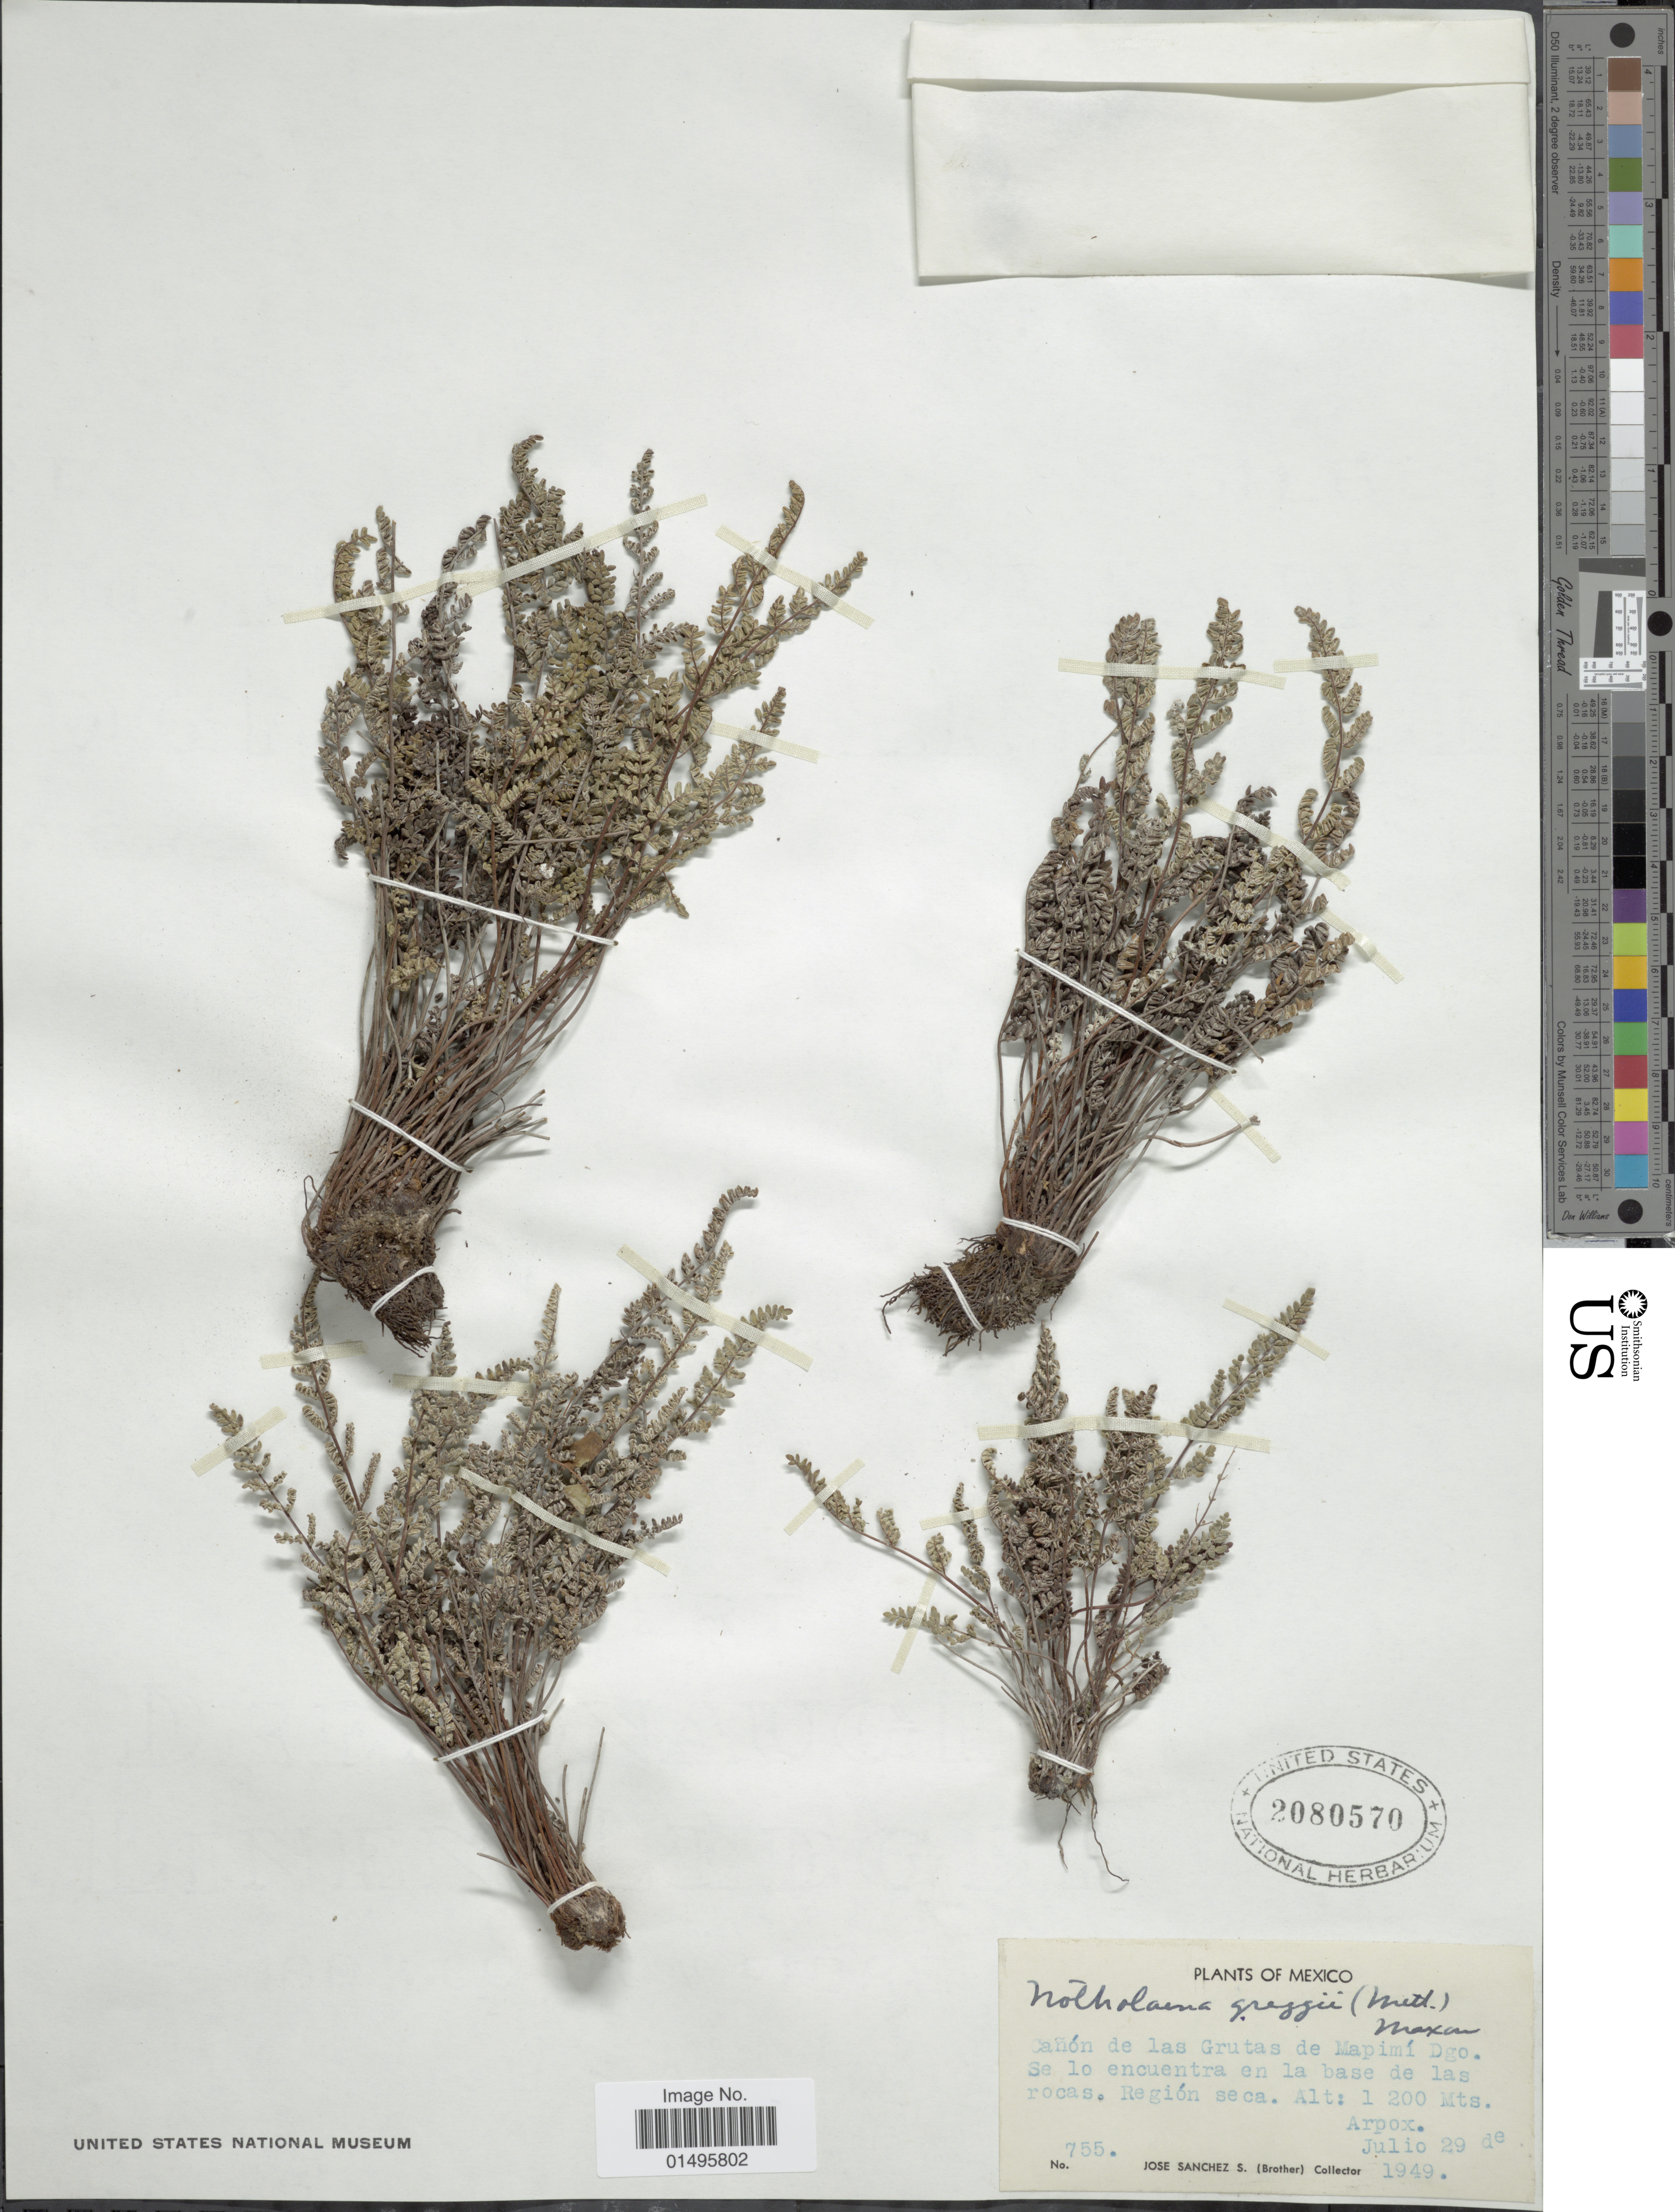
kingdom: Plantae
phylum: Tracheophyta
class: Polypodiopsida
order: Polypodiales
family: Pteridaceae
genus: Notholaena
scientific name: Notholaena greggii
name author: (Mett.) Maxon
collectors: J. Sanchez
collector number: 755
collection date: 1949-07-29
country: Mexico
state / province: México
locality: Mexico, Canon de las Grutas de Mapimi Dgo.Se lo encuentra en la bas de las rocas. Region seca.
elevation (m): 1200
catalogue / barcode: US 2080570